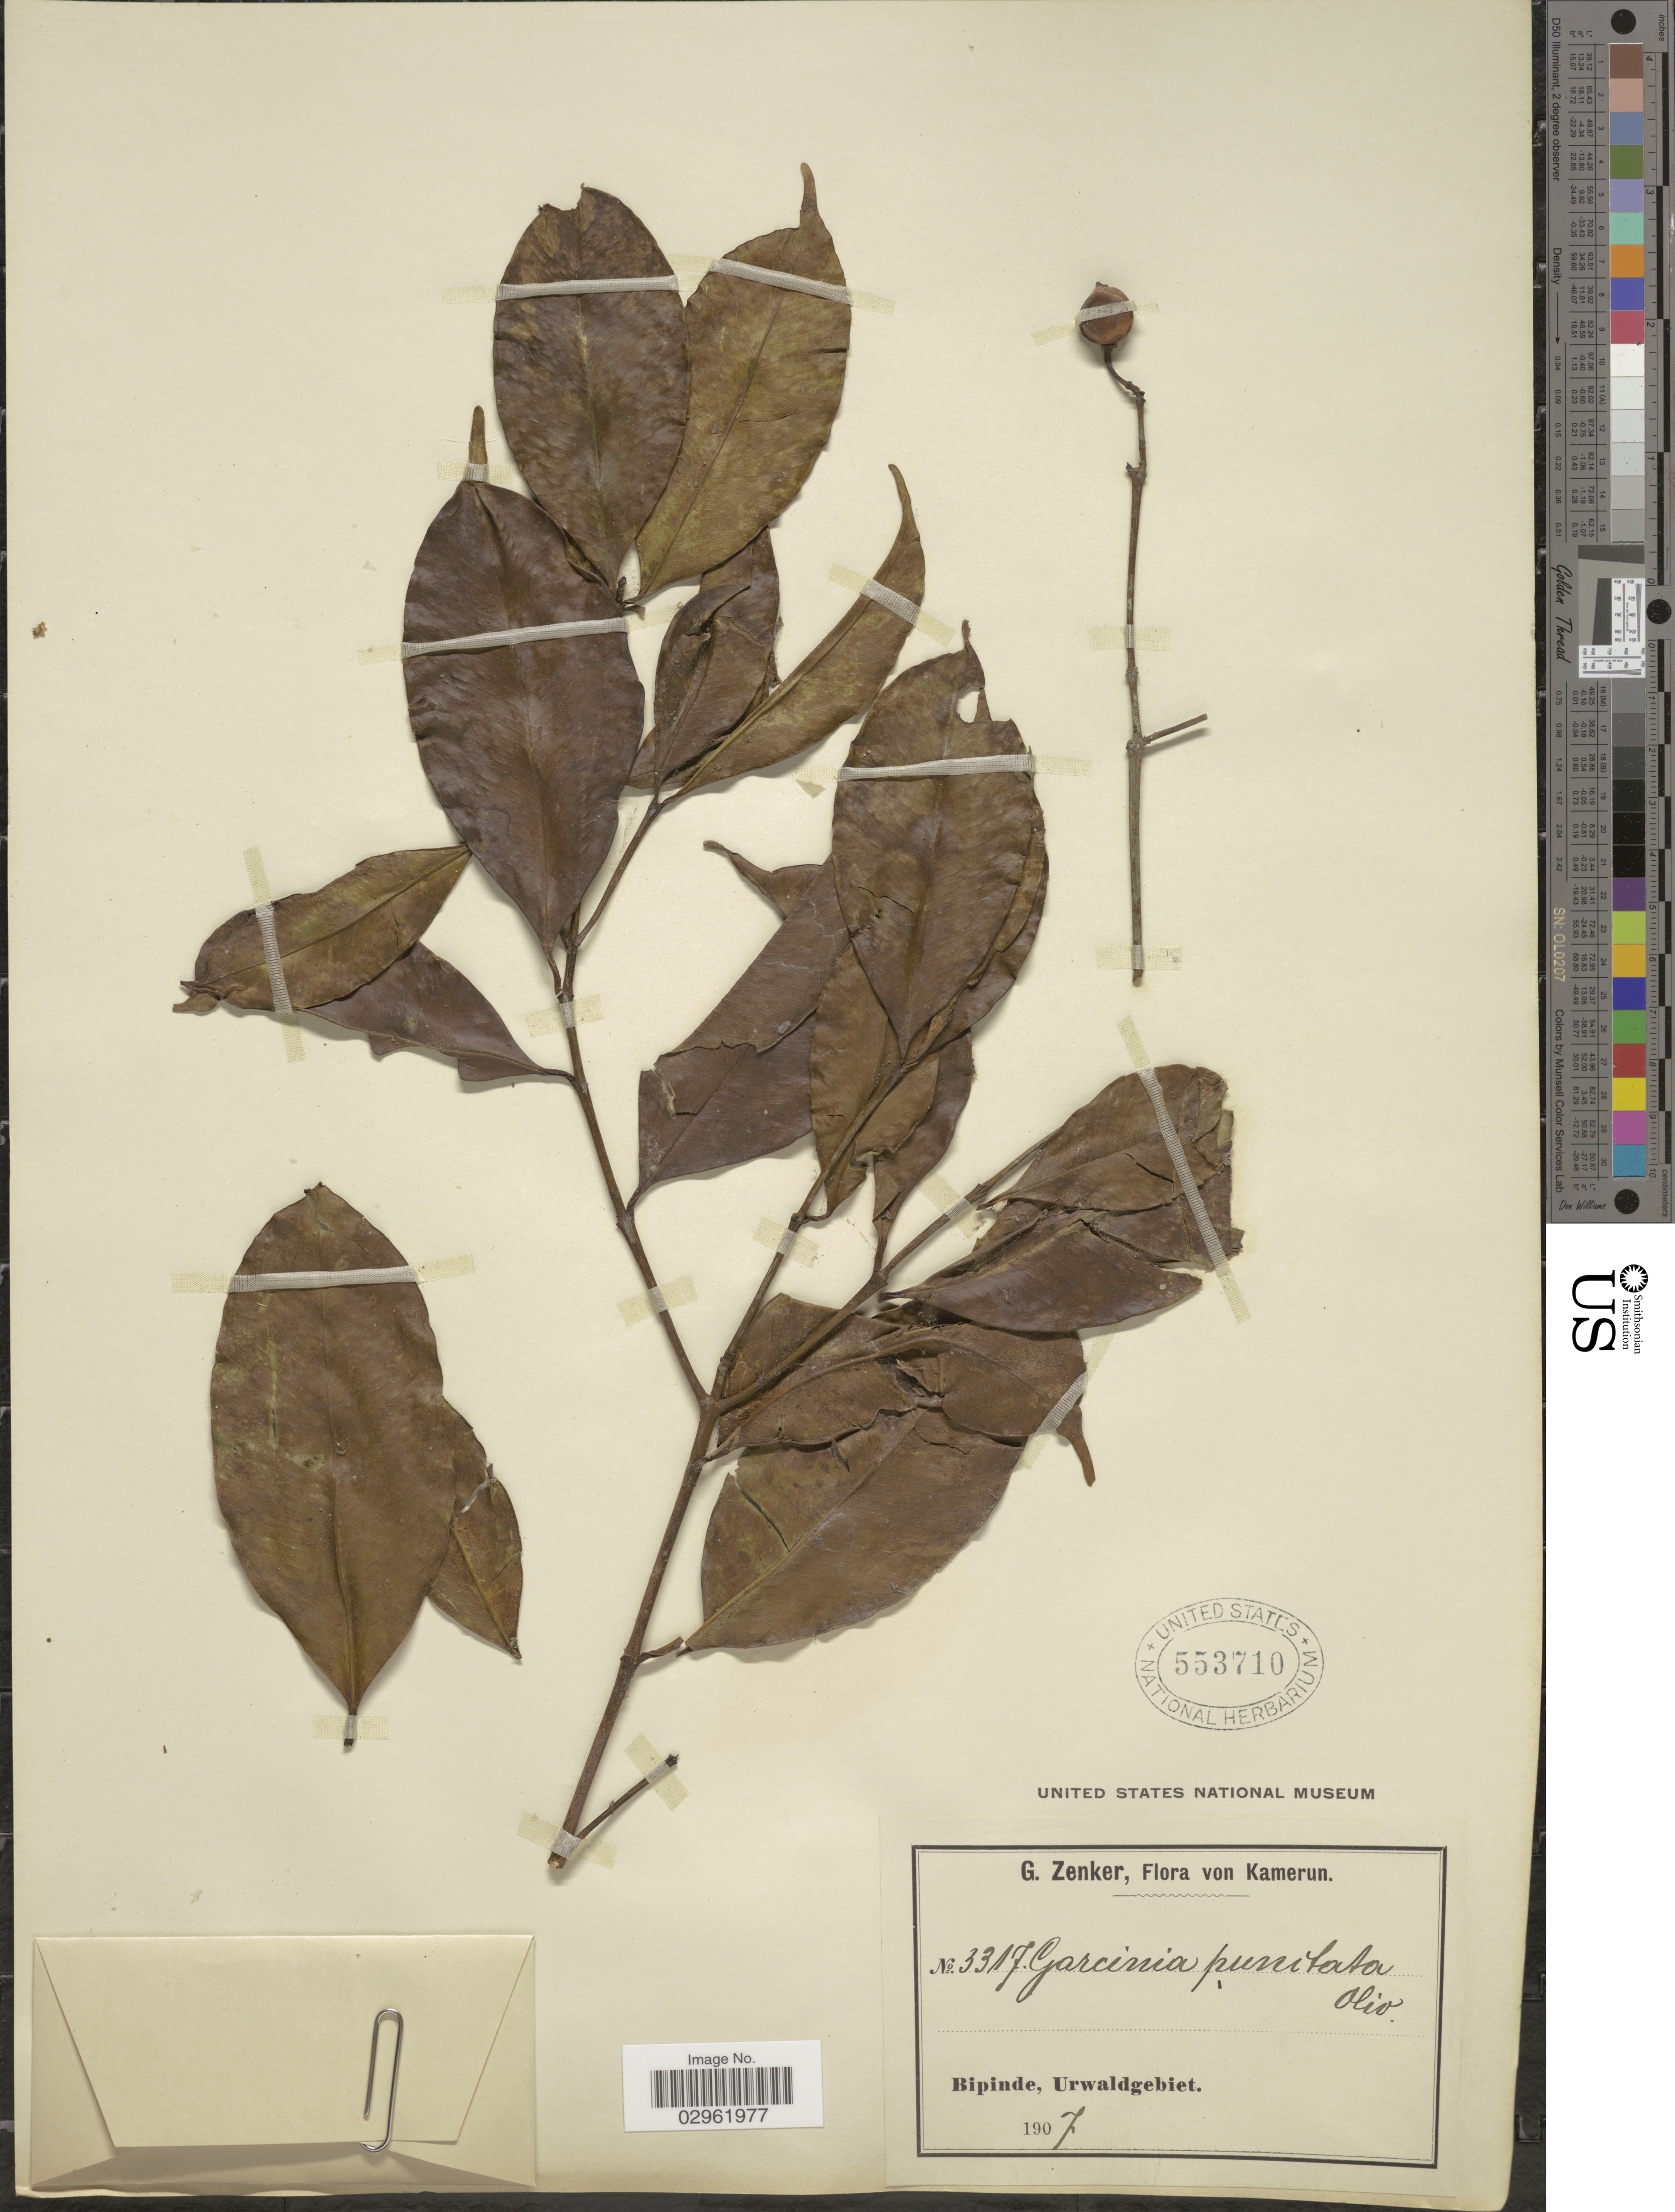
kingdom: Plantae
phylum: Tracheophyta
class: Magnoliopsida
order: Malpighiales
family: Clusiaceae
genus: Garcinia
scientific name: Garcinia punctata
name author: Oliv.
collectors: G. A. Zenker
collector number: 3317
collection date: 1907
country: Cameroon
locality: Kamerun. Bipinde, Urwaldgebiet.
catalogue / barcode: US 553710